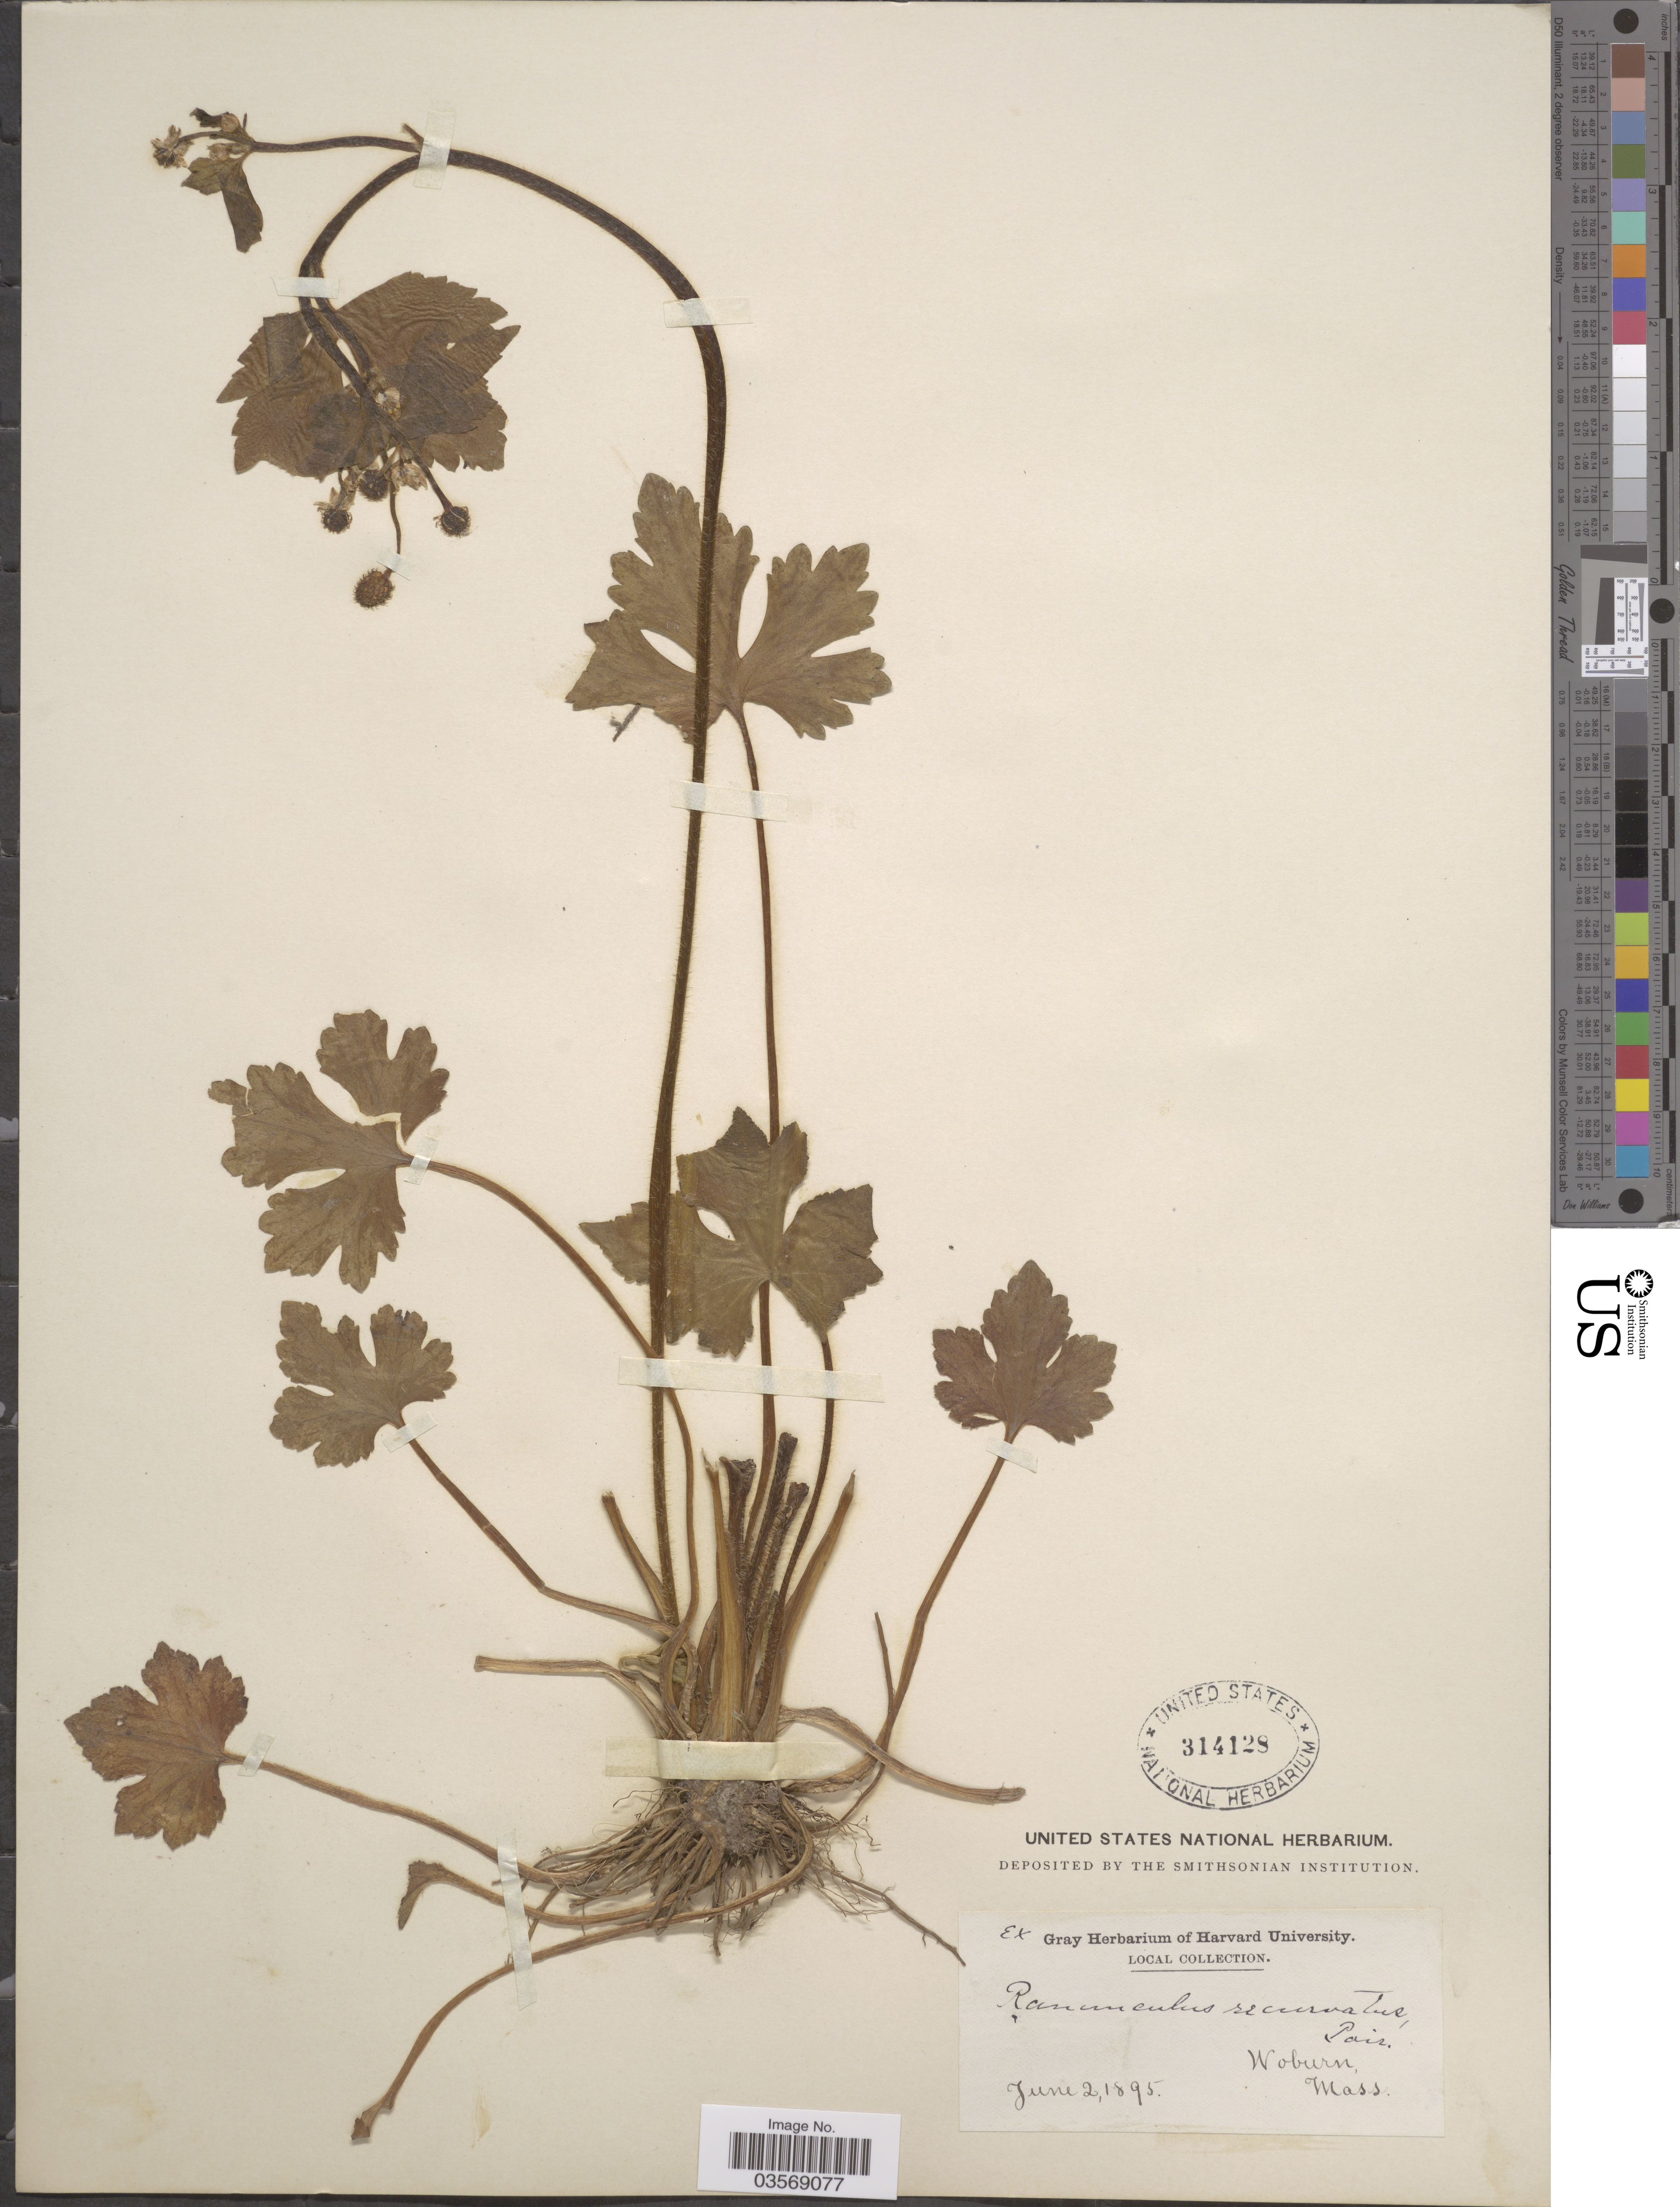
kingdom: Plantae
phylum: Tracheophyta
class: Magnoliopsida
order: Ranunculales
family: Ranunculaceae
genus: Ranunculus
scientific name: Ranunculus recurvatus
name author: Poir.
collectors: ex herb. Gray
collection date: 1895-06-02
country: United States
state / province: Massachusetts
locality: Woburn.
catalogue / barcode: US 314128